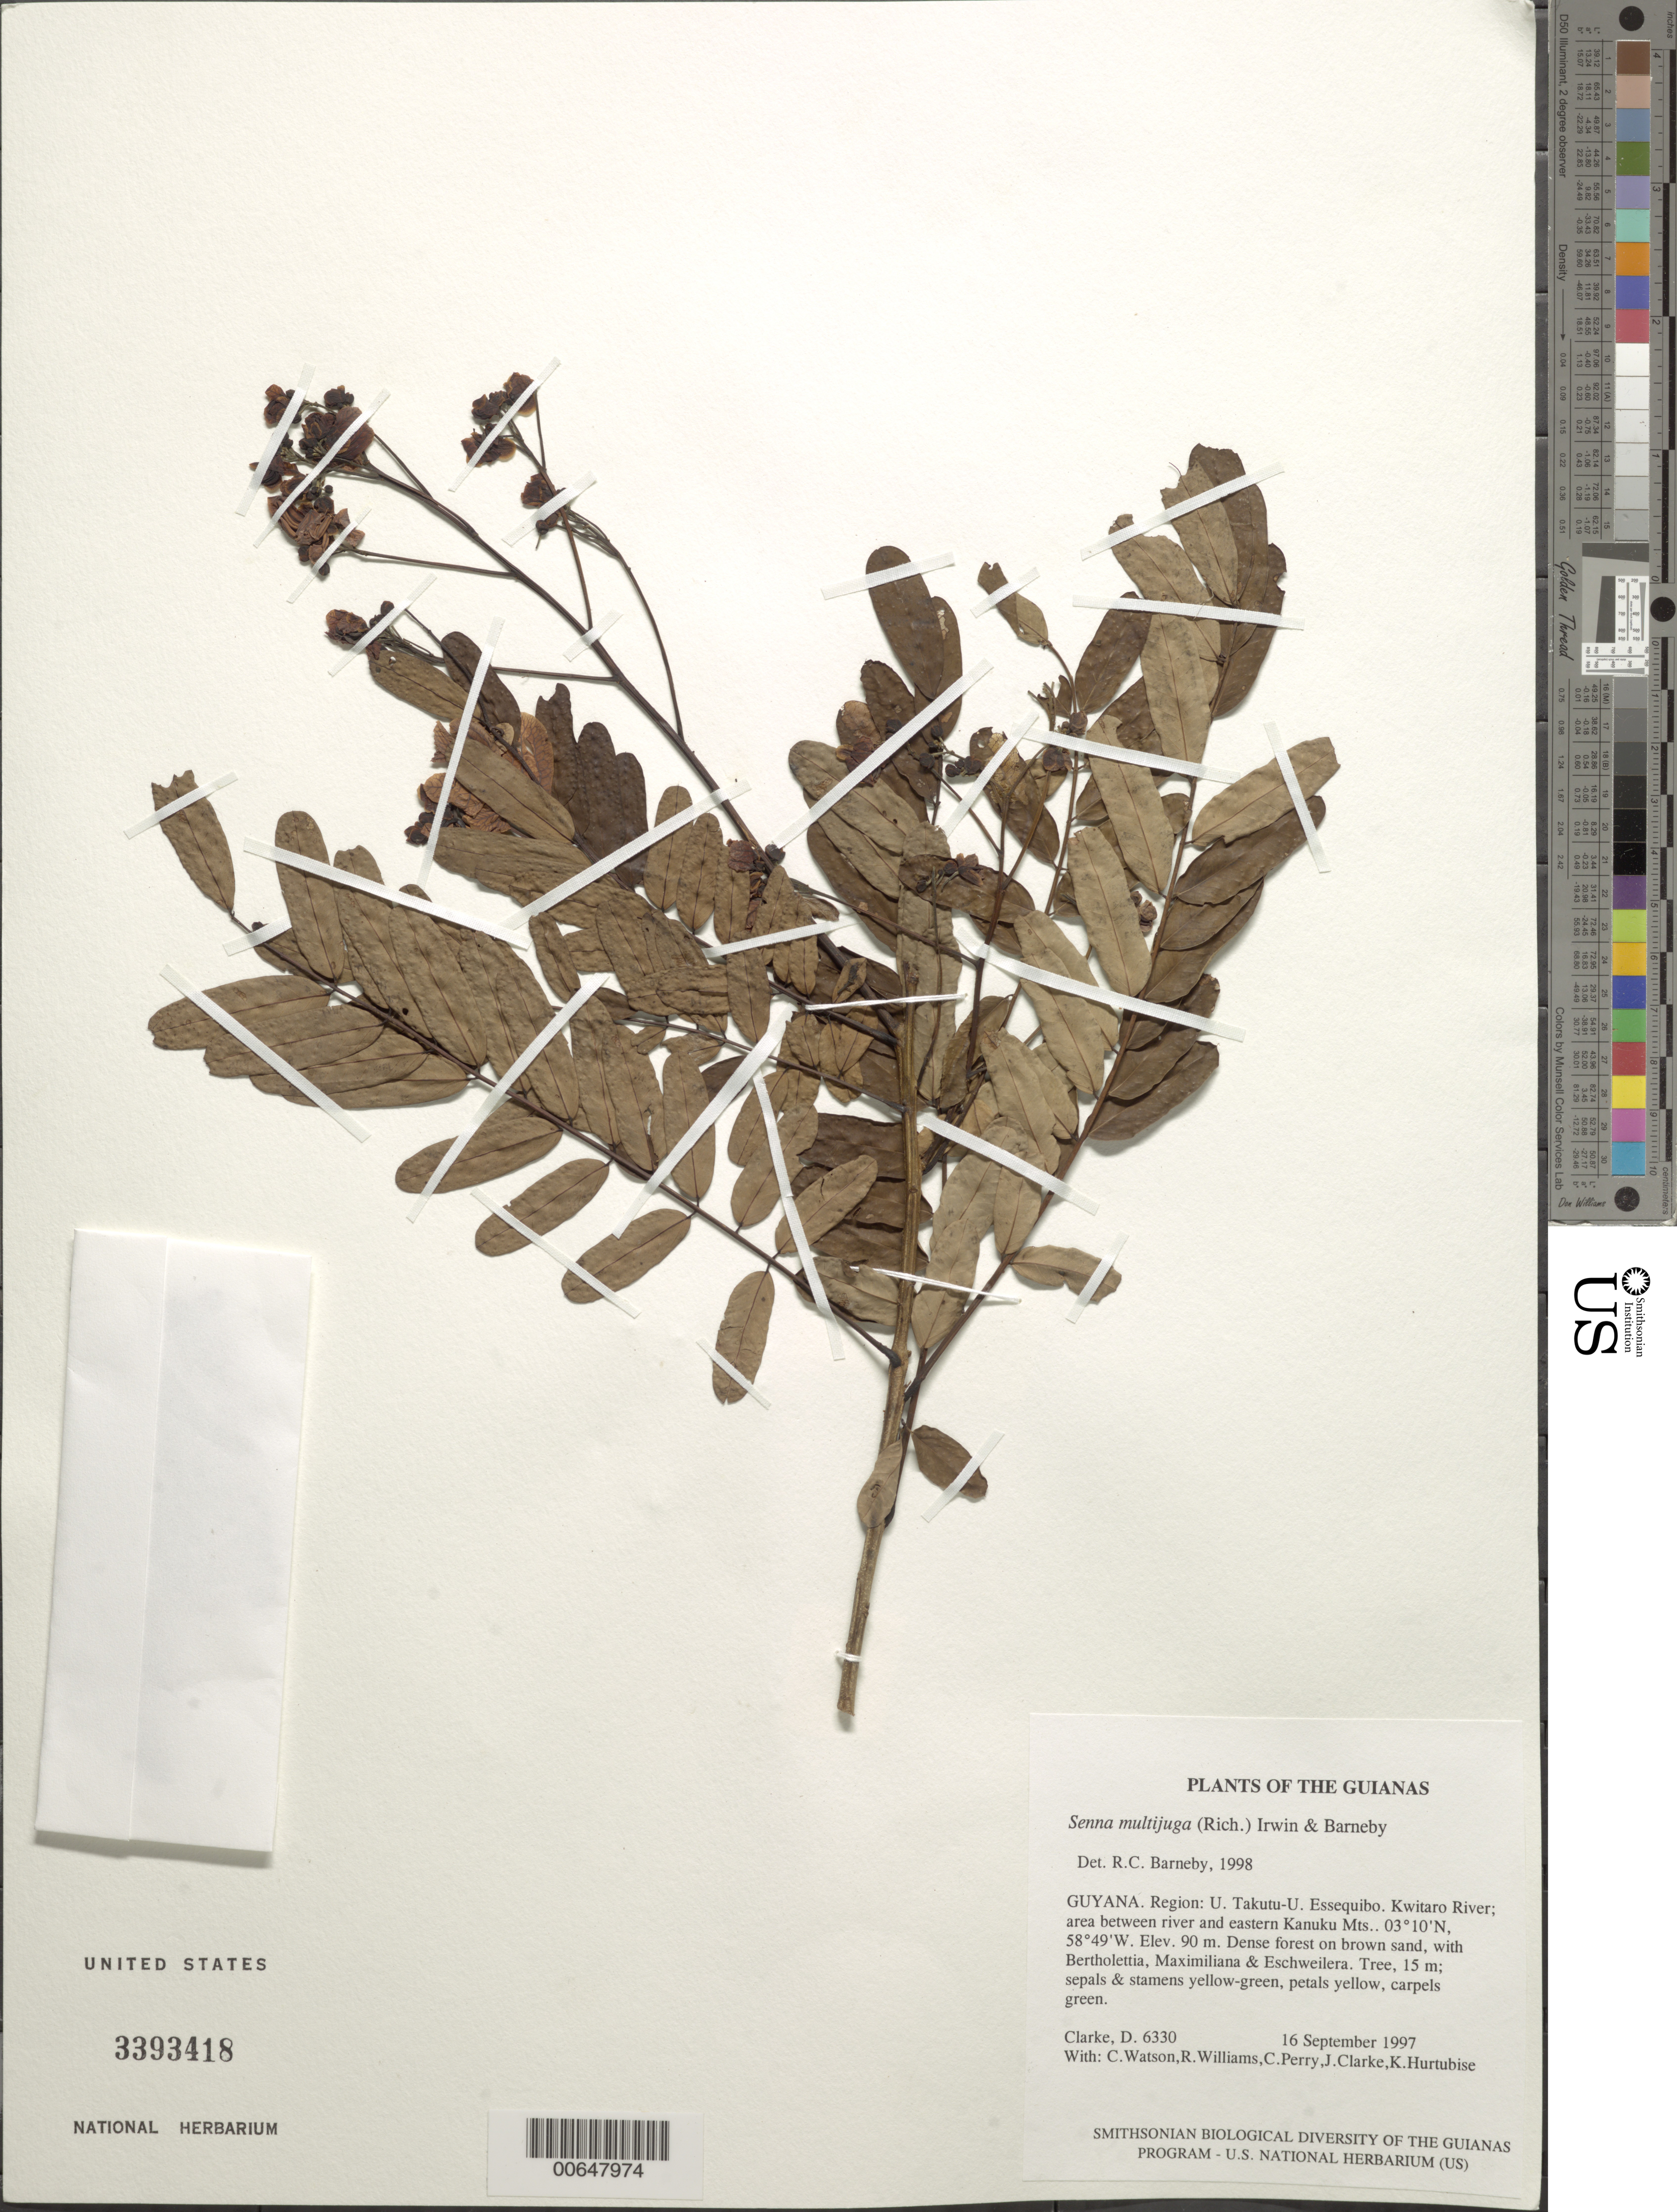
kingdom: Plantae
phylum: Tracheophyta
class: Magnoliopsida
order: Fabales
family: Fabaceae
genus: Senna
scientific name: Senna multijuga var. multijuga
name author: (Rich.) H.S. Irwin & Barneby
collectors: H. D. Clarke, C. Watson, R. Williams, C. Perry, J. Clarke & K. Hurtubise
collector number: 6330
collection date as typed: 16 September 1997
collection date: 1997-09-16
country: Guyana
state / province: U. Takutu-U. Essequibo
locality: Kwitaro River; area between river and eastern Kanuku Mts.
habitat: Dense forest on brown sand, with Bertholettia, Maximiliana & Eschweilera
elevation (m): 90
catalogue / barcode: US 3393418